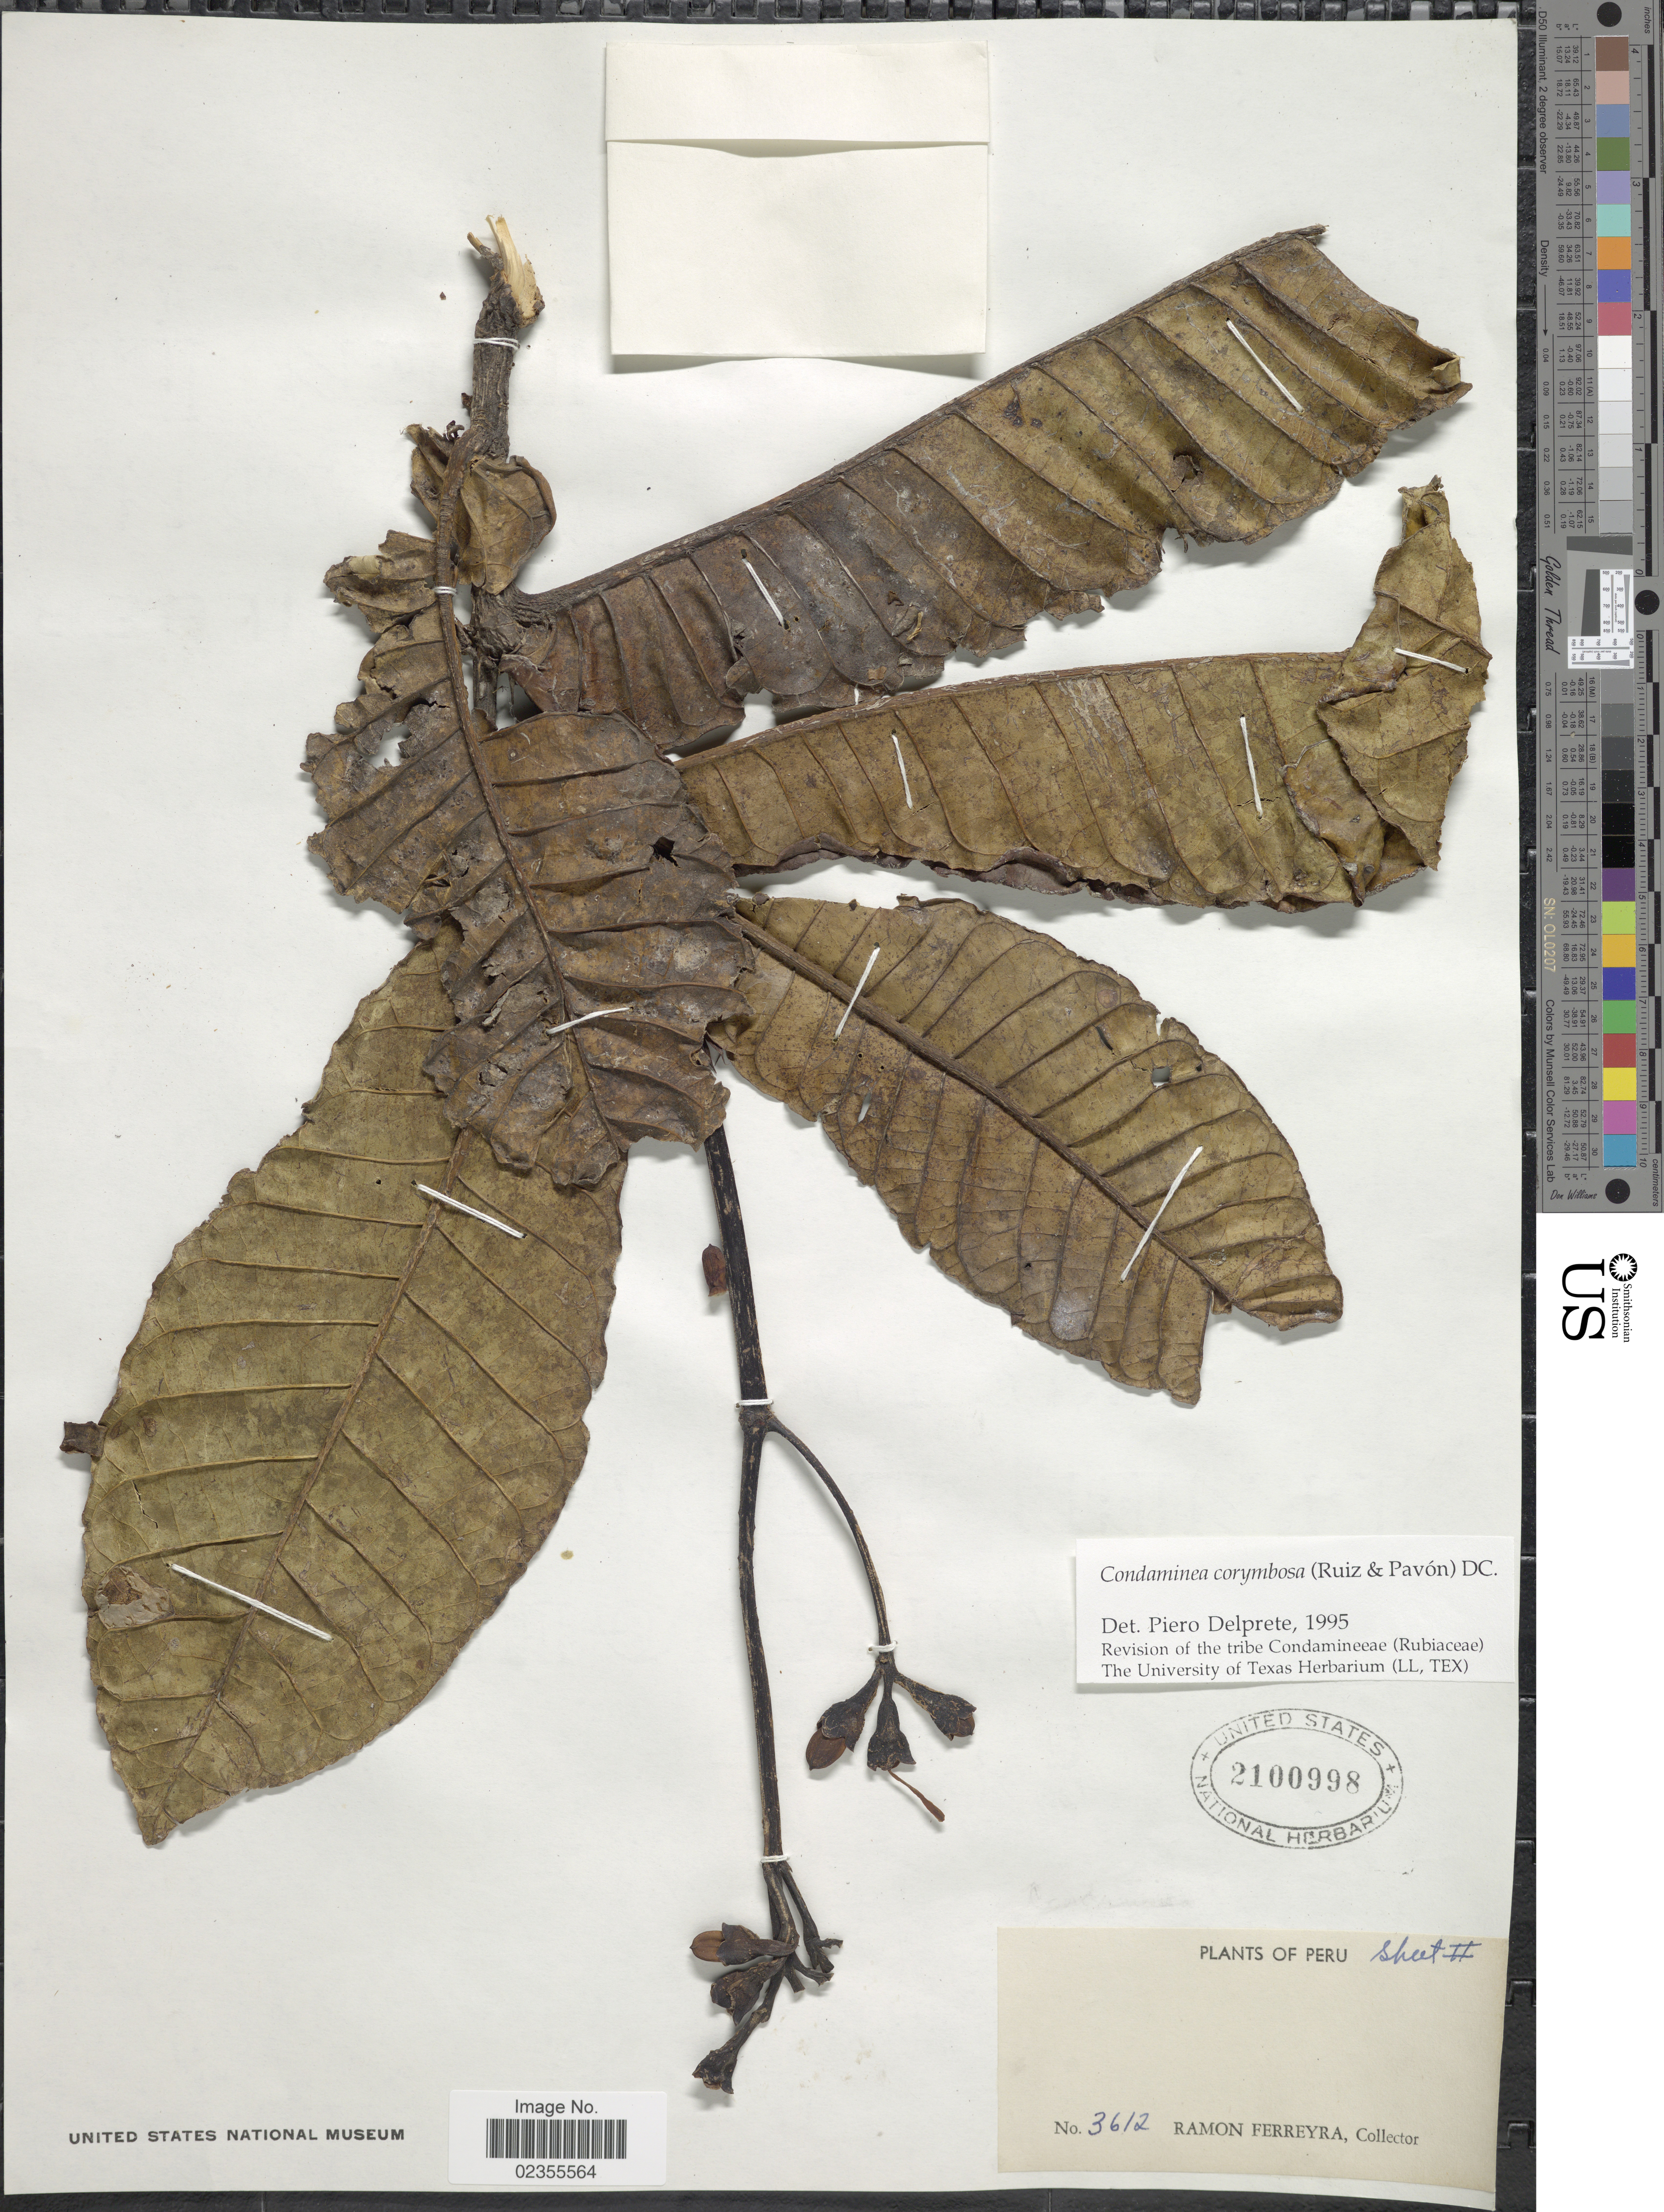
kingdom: Plantae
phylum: Tracheophyta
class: Magnoliopsida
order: Gentianales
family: Rubiaceae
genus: Condaminea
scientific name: Condaminea corymbosa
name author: (Ruiz & Pav.) DC.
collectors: R. A. Ferreyra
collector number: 3612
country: Peru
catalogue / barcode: US 2100998